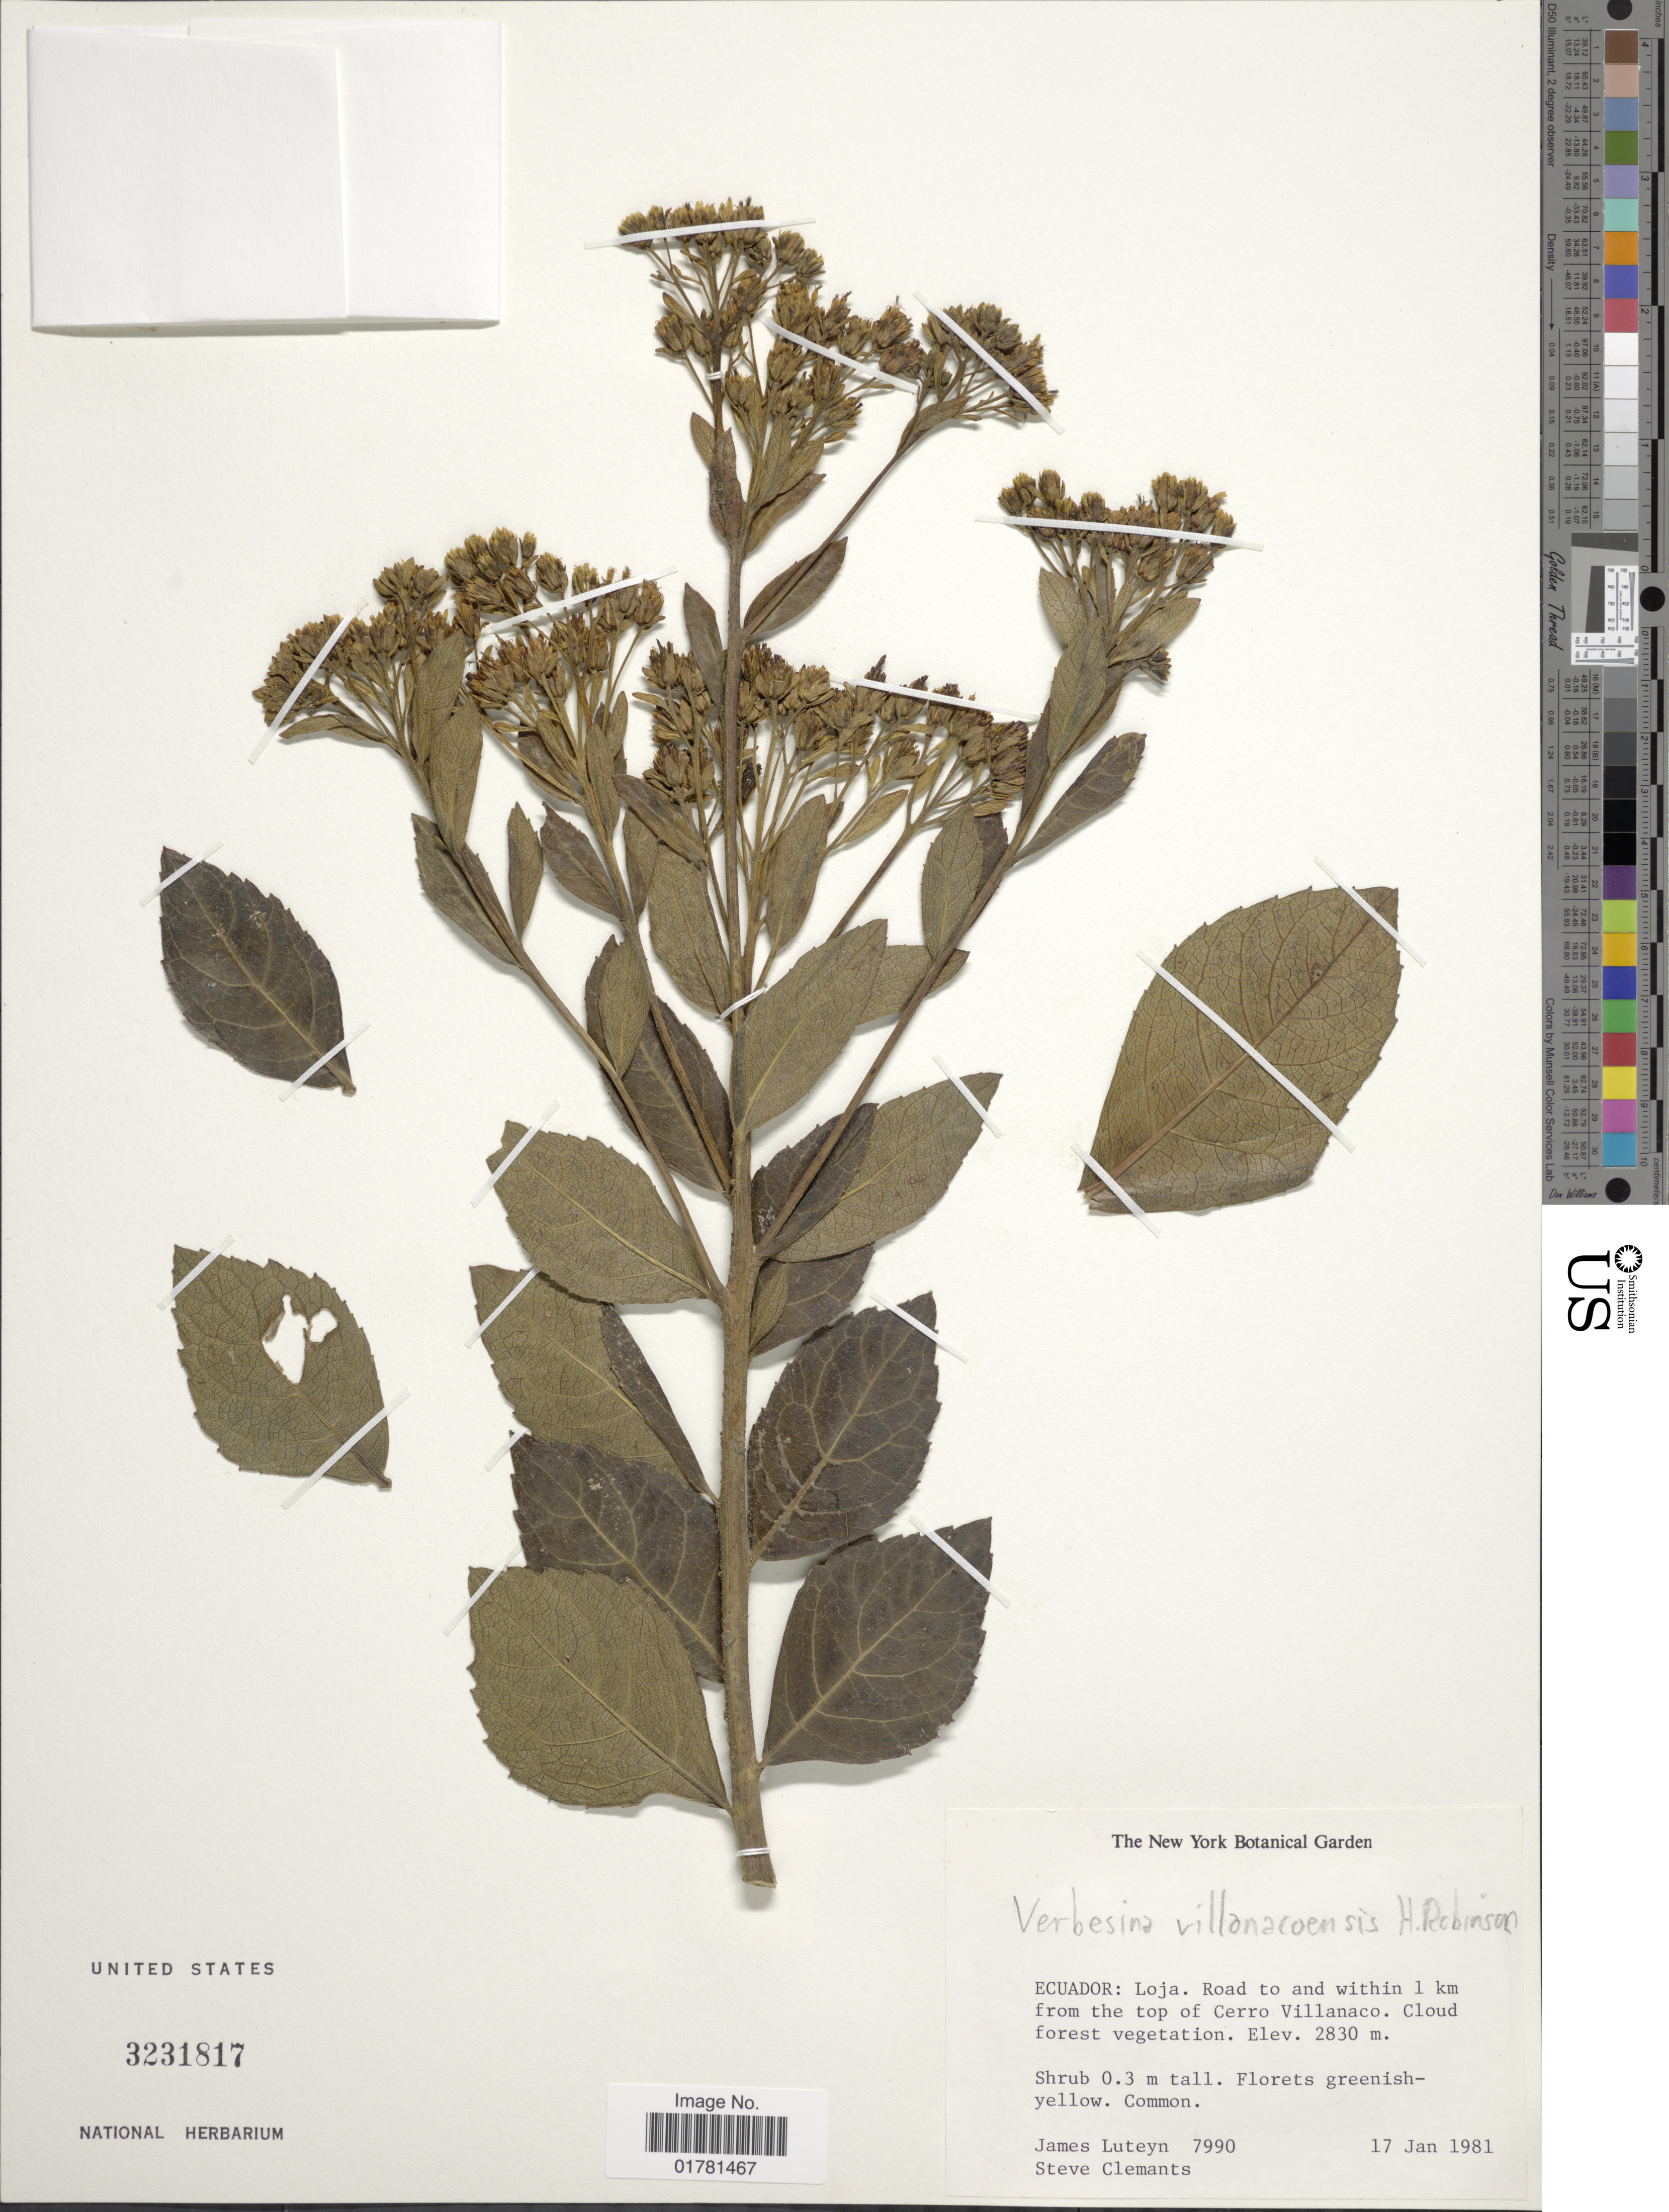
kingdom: Plantae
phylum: Tracheophyta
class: Magnoliopsida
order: Asterales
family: Asteraceae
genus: Verbesina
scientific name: Verbesina villonacoensis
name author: H. Rob.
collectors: J. L. Luteyn & S. Clemants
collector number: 7990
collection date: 1981-01-17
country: Ecuador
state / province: Loja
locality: Road to and within 1 km from the top of Cerro Villanaco. Cloud forest vegetation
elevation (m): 2830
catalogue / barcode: US 3231817